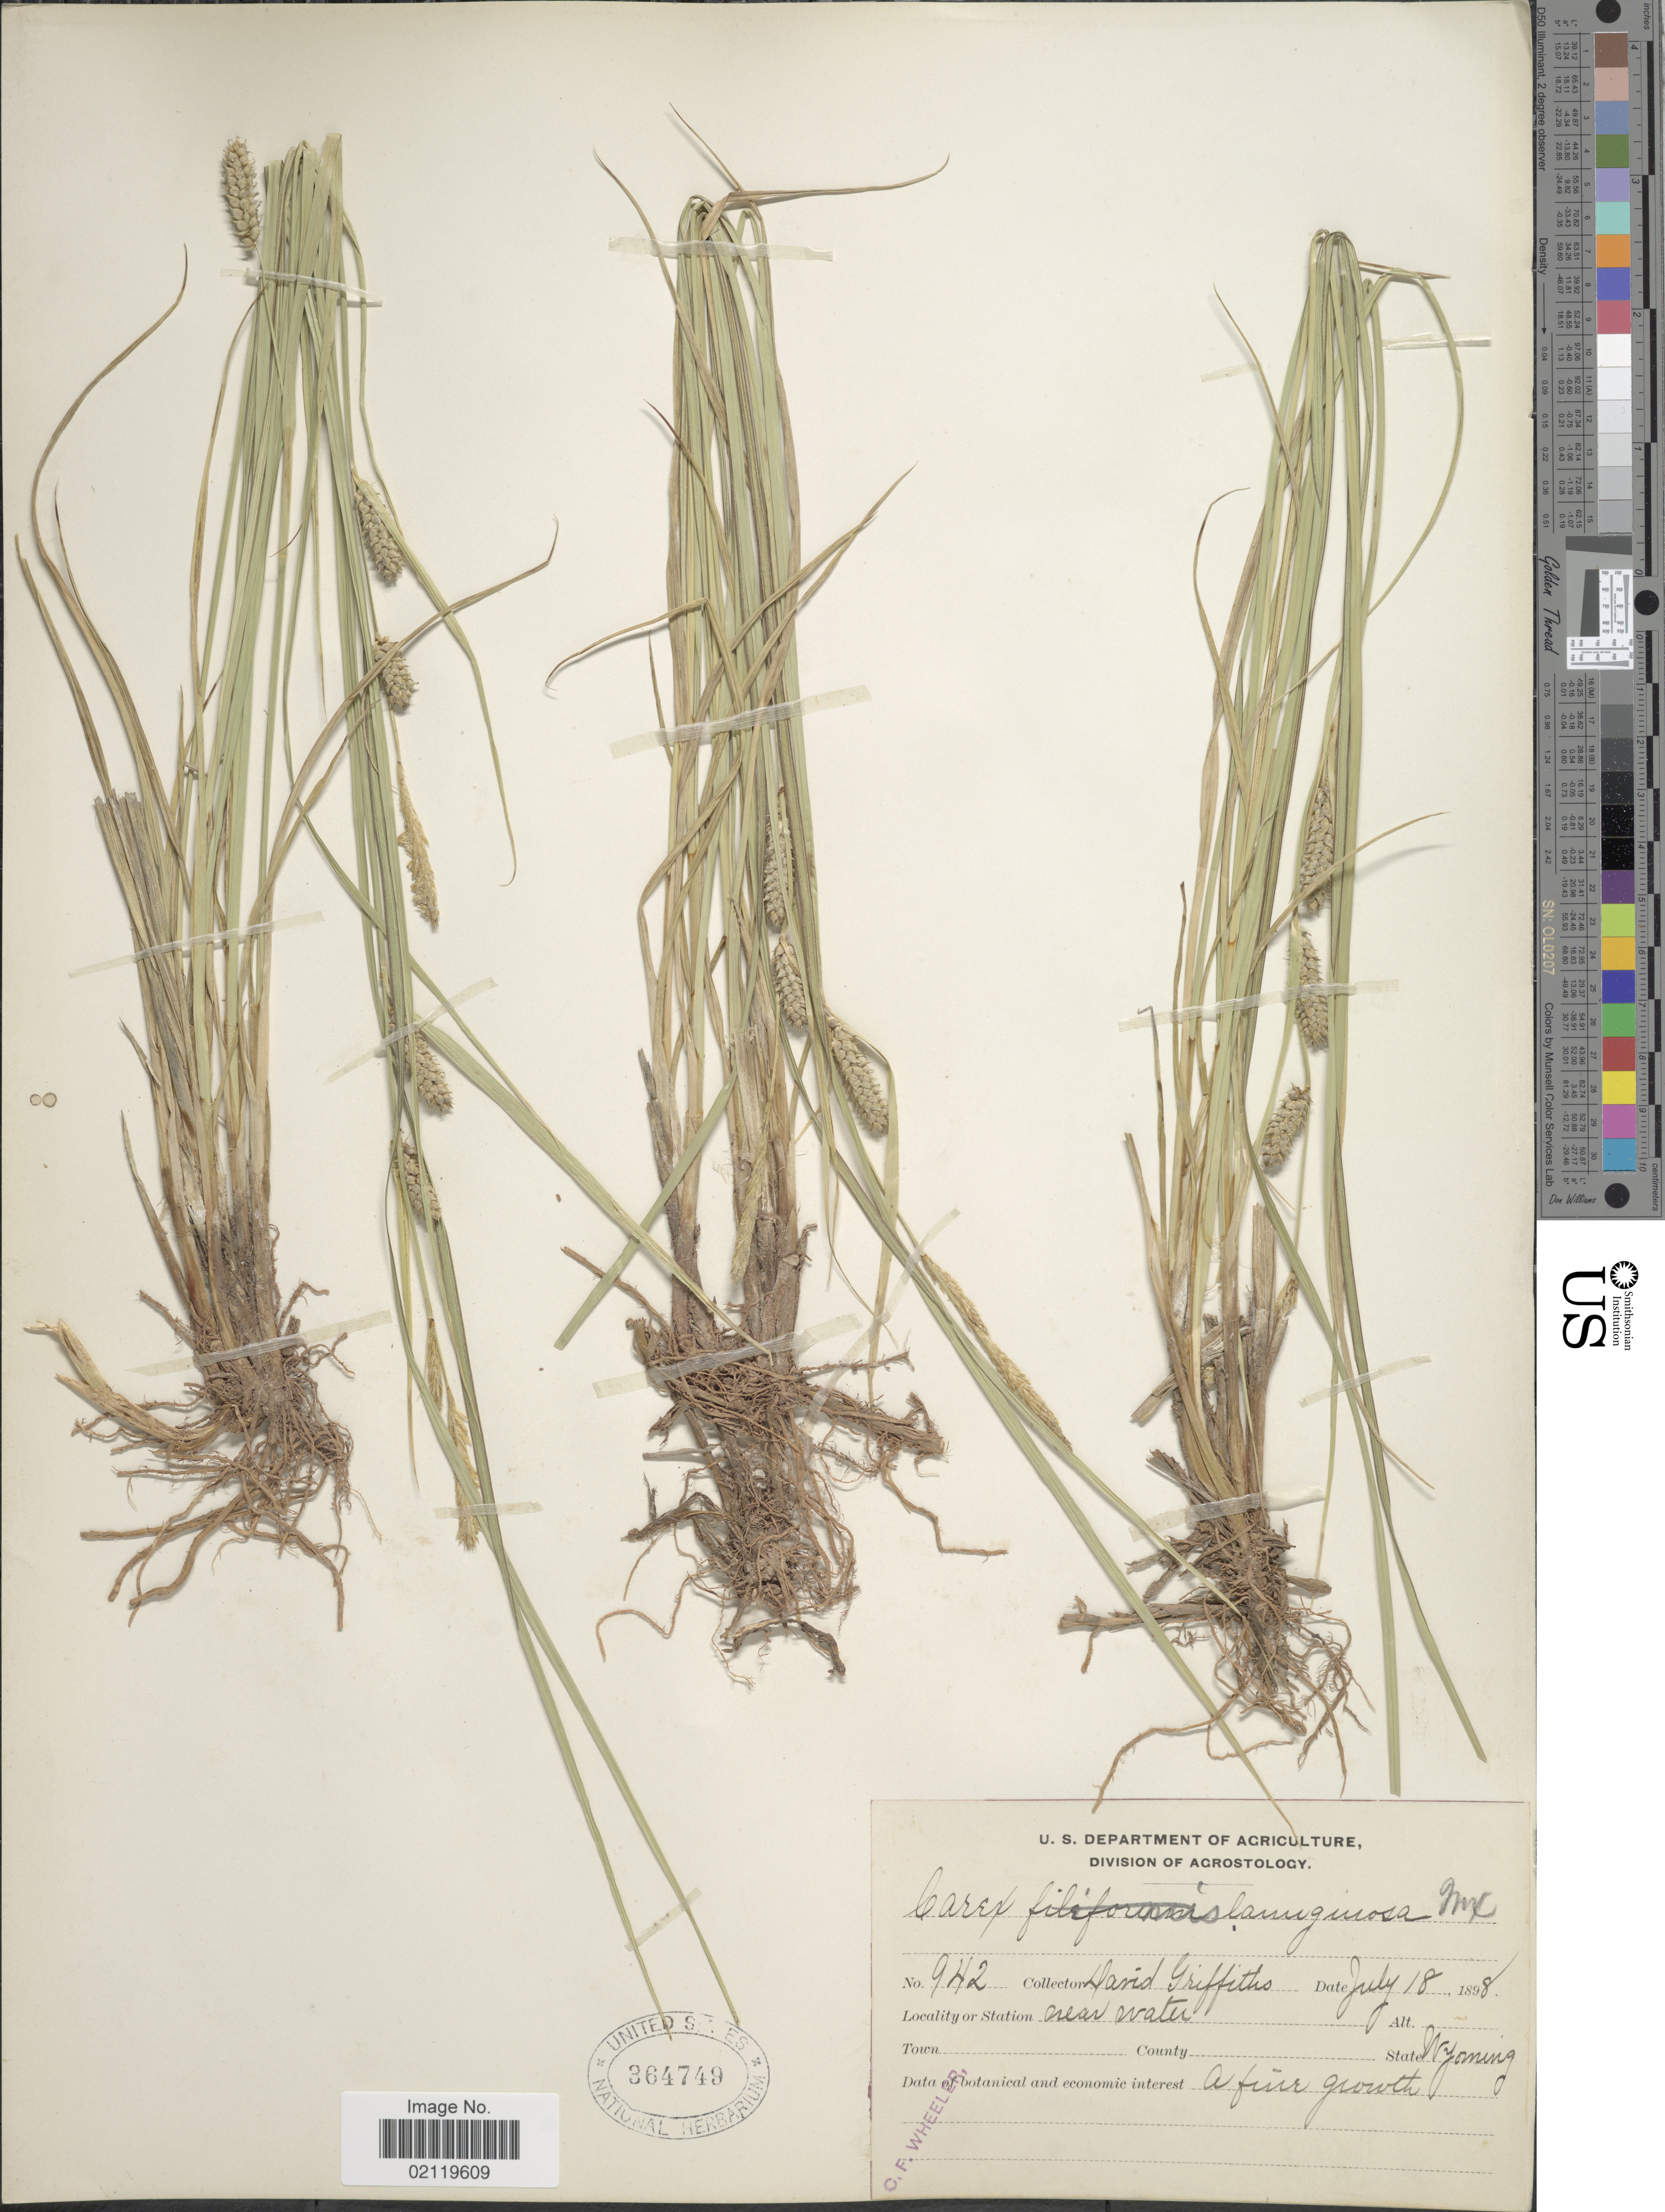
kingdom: Plantae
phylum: Tracheophyta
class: Liliopsida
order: Poales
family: Cyperaceae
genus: Carex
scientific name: Carex pellita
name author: Muhl. ex Willd.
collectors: D. Griffiths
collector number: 942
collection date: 1898-07-18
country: United States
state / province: Wyoming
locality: Near water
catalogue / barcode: US 364749